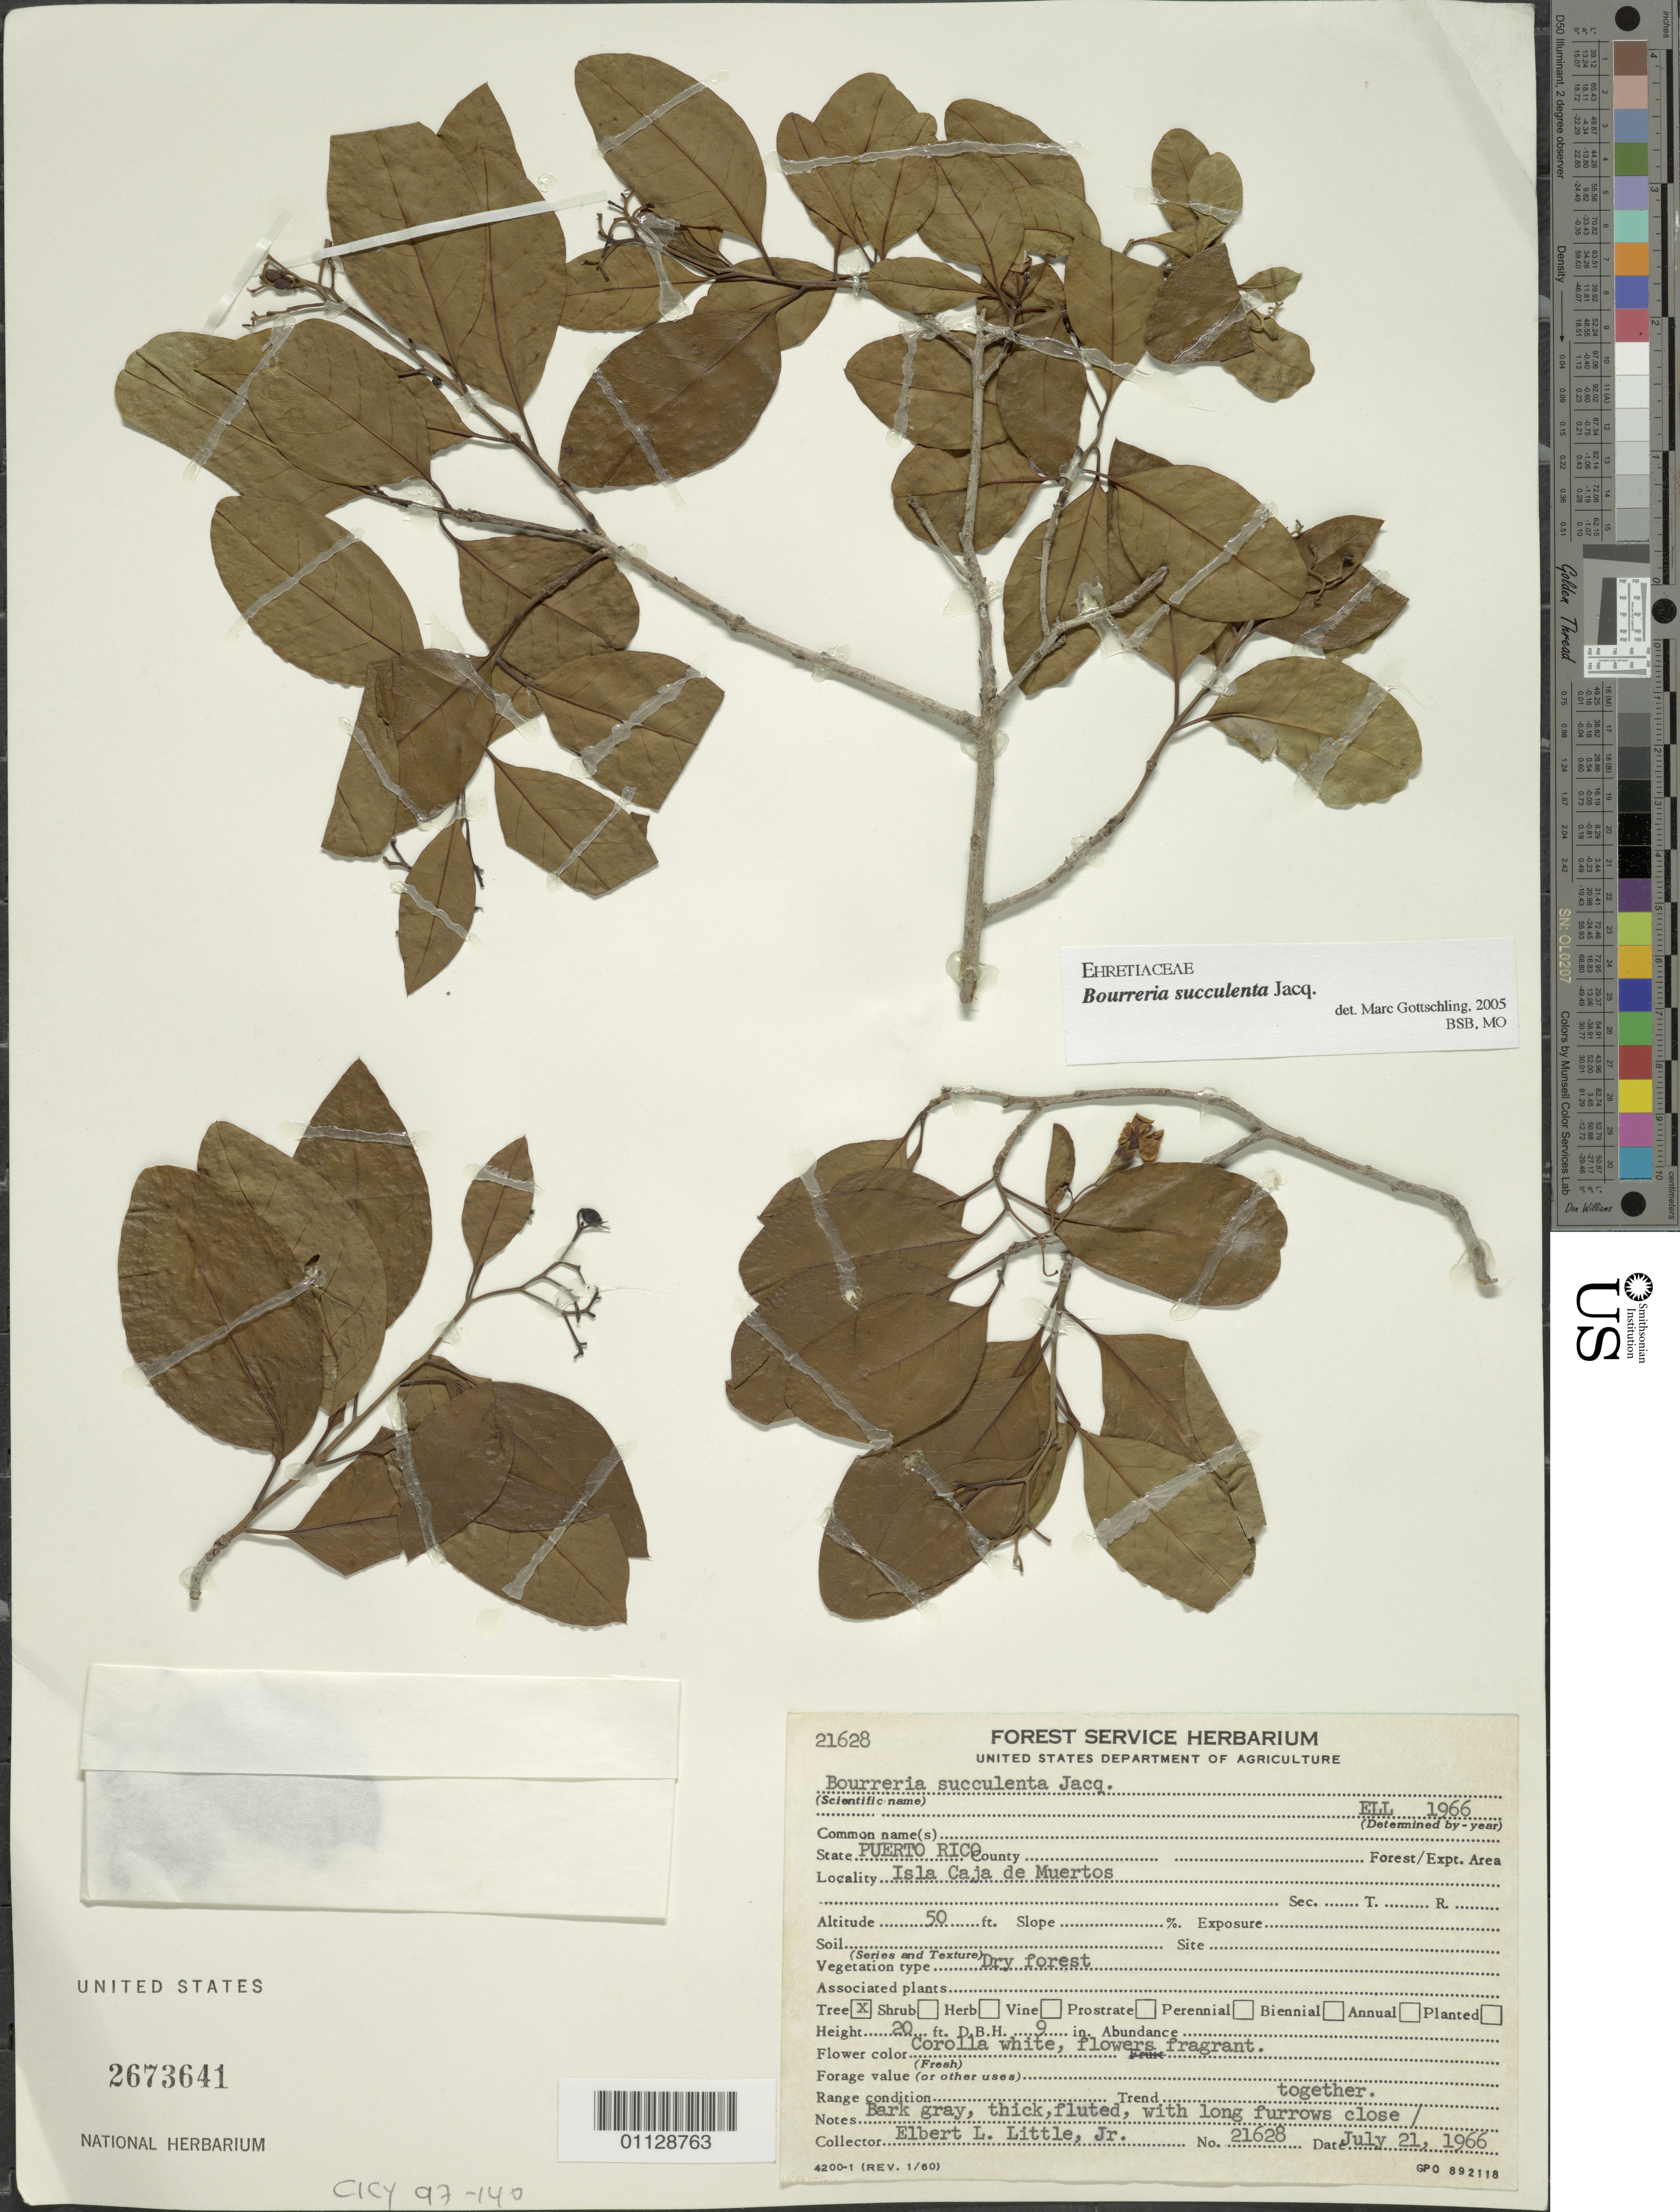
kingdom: Plantae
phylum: Tracheophyta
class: Magnoliopsida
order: Boraginales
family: Ehretiaceae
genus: Bourreria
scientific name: Bourreria succulenta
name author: Jacq.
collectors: E. L. Little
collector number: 21268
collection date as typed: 21 Jul 1966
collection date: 1966-07-21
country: Puerto Rico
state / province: Ponce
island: Caja de Muertos I.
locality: Dry Forest, Isla Caja de Muertos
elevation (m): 15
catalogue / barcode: US 2673641